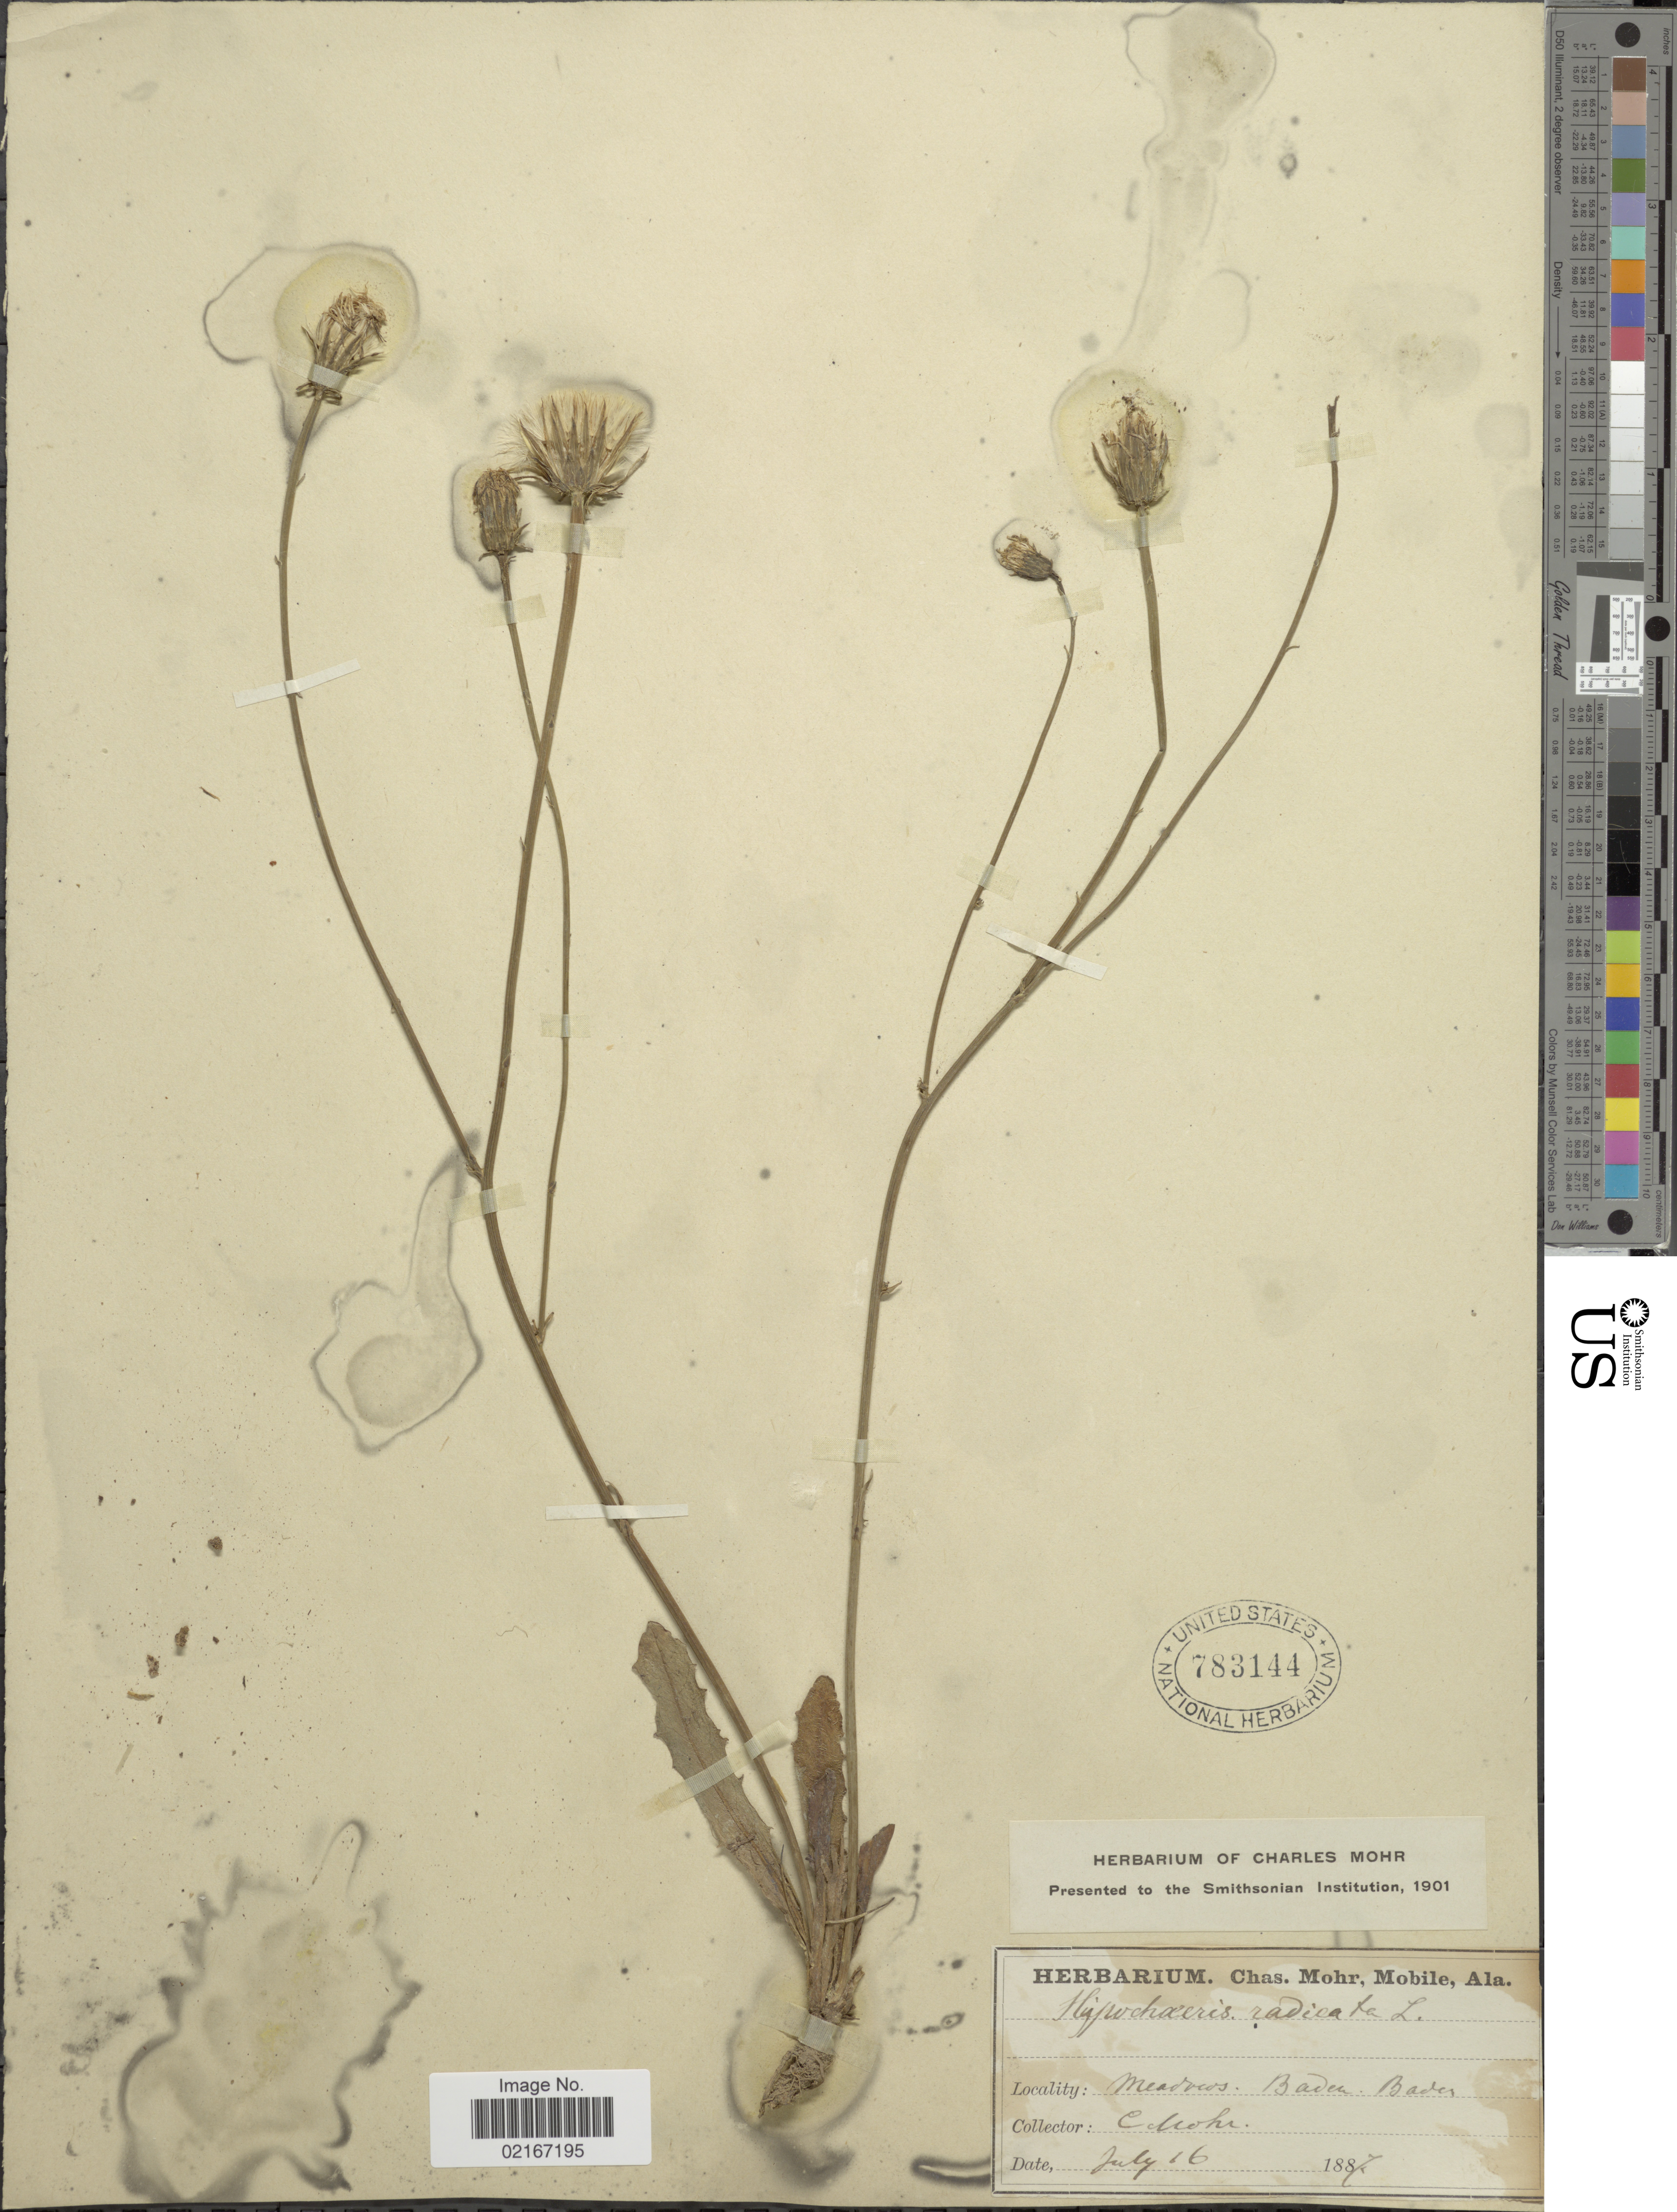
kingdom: Plantae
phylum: Tracheophyta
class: Magnoliopsida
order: Asterales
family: Asteraceae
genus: Hypochaeris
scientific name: Hypochaeris radicata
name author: L.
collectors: Mohr, C. T. (herbarium)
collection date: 1887-07-16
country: Germany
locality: Baden Baden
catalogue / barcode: US 783144